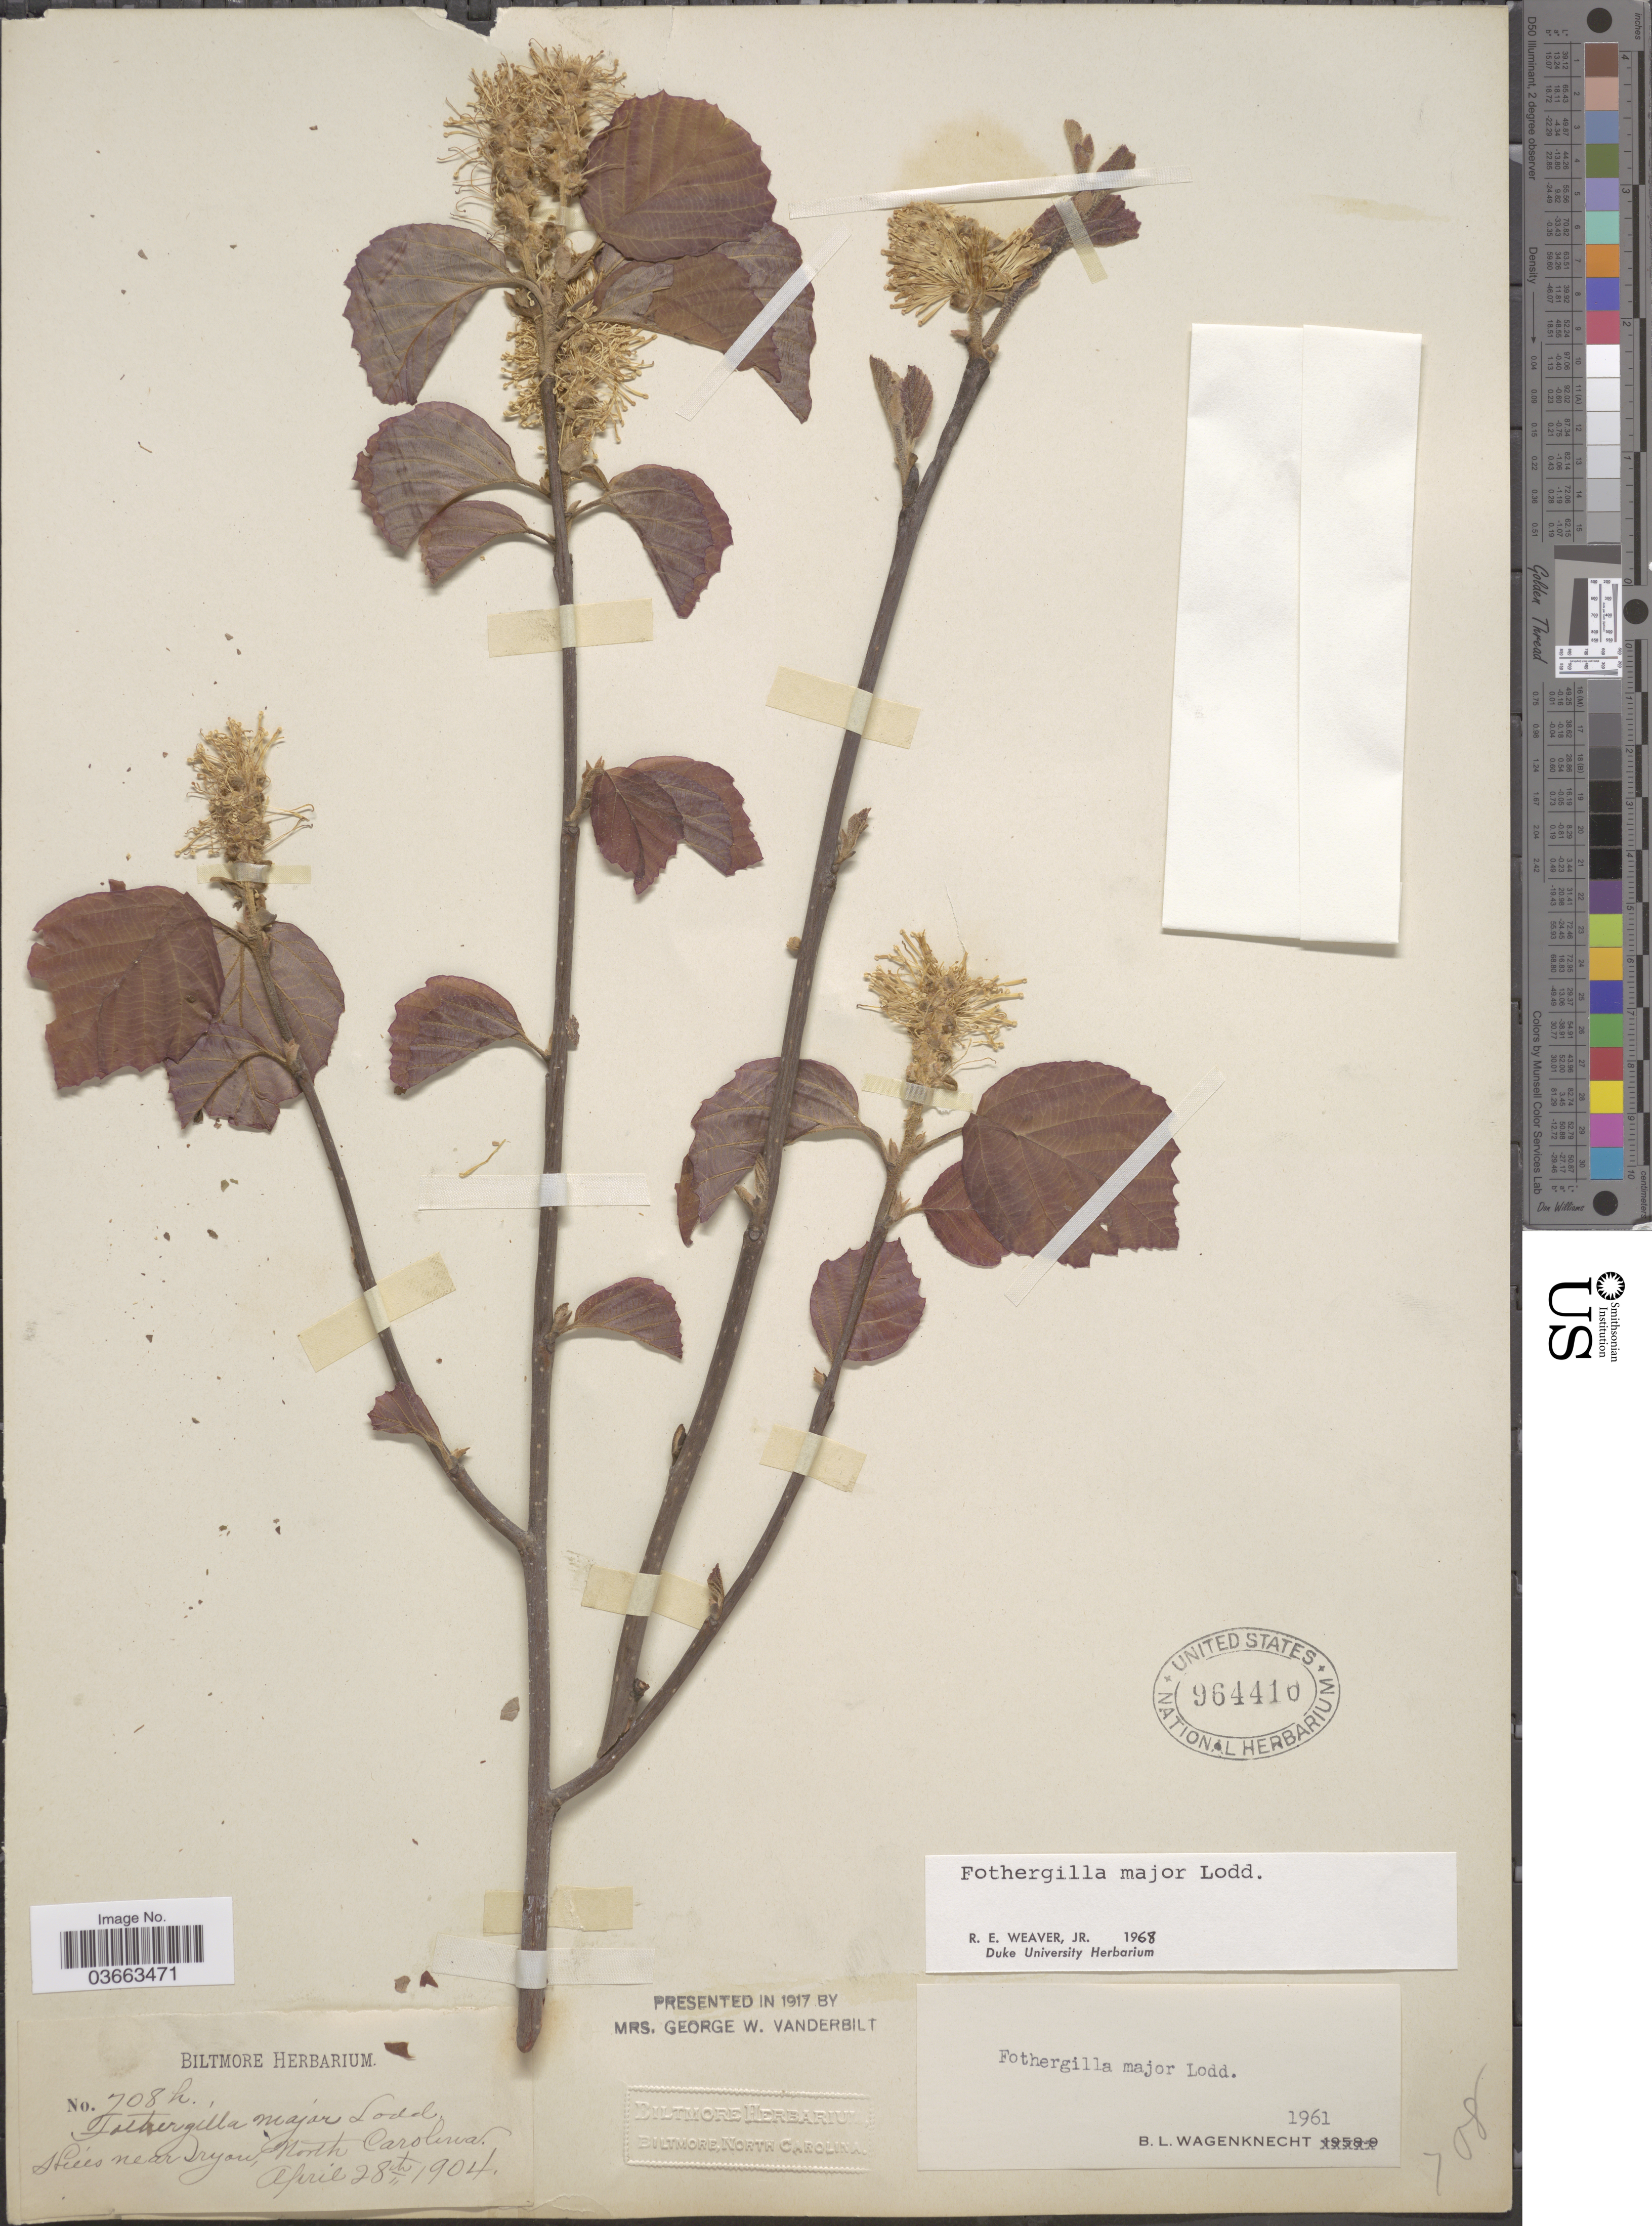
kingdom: Plantae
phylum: Tracheophyta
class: Magnoliopsida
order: Saxifragales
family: Hamamelidaceae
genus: Fothergilla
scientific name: Fothergilla major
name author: Lodd.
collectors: ex herb. Biltmore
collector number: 708h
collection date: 1904-04-28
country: United States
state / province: North Carolina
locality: Near Tryon.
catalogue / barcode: US 964410